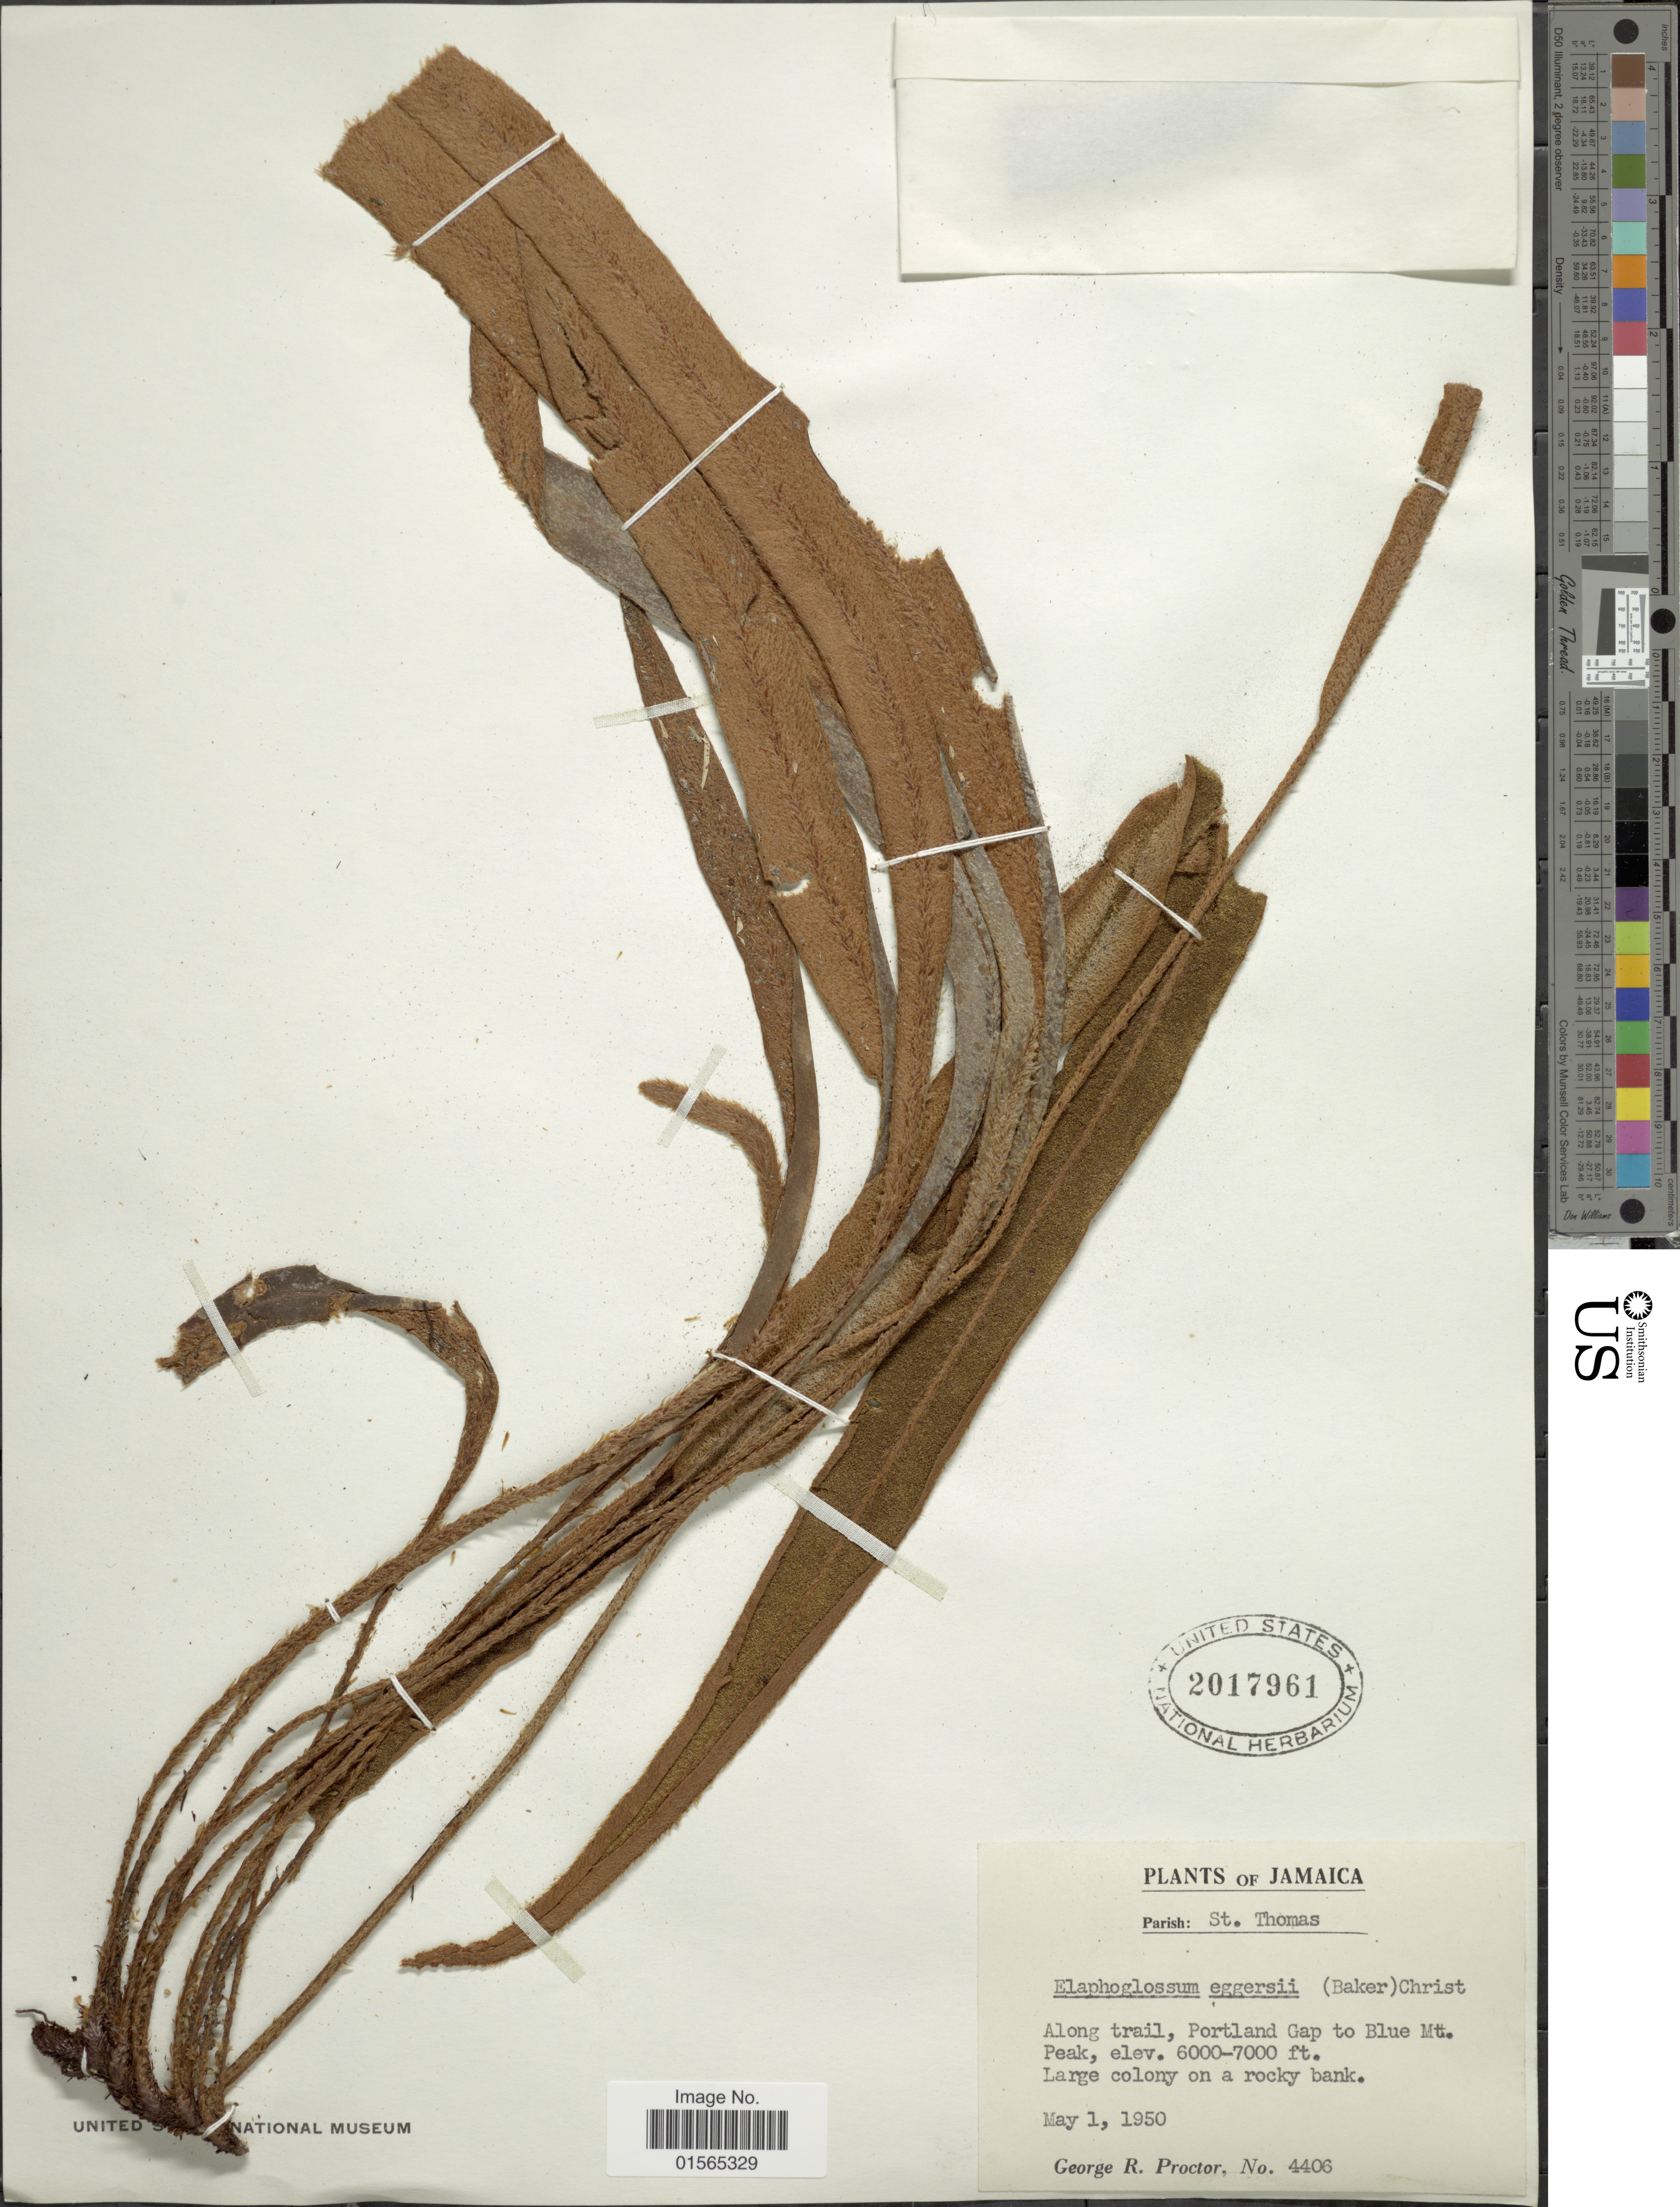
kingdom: Plantae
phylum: Tracheophyta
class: Polypodiopsida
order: Polypodiales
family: Dryopteridaceae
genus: Elaphoglossum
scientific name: Elaphoglossum eggersii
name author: (Baker) Christ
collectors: G. R. Proctor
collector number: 4406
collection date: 1950-05-01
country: Jamaica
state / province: Saint Thomas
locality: Along trail, Portland Gap to Blue Mt. Peak, Large colony on a rocky bank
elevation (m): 1829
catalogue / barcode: US 2017961